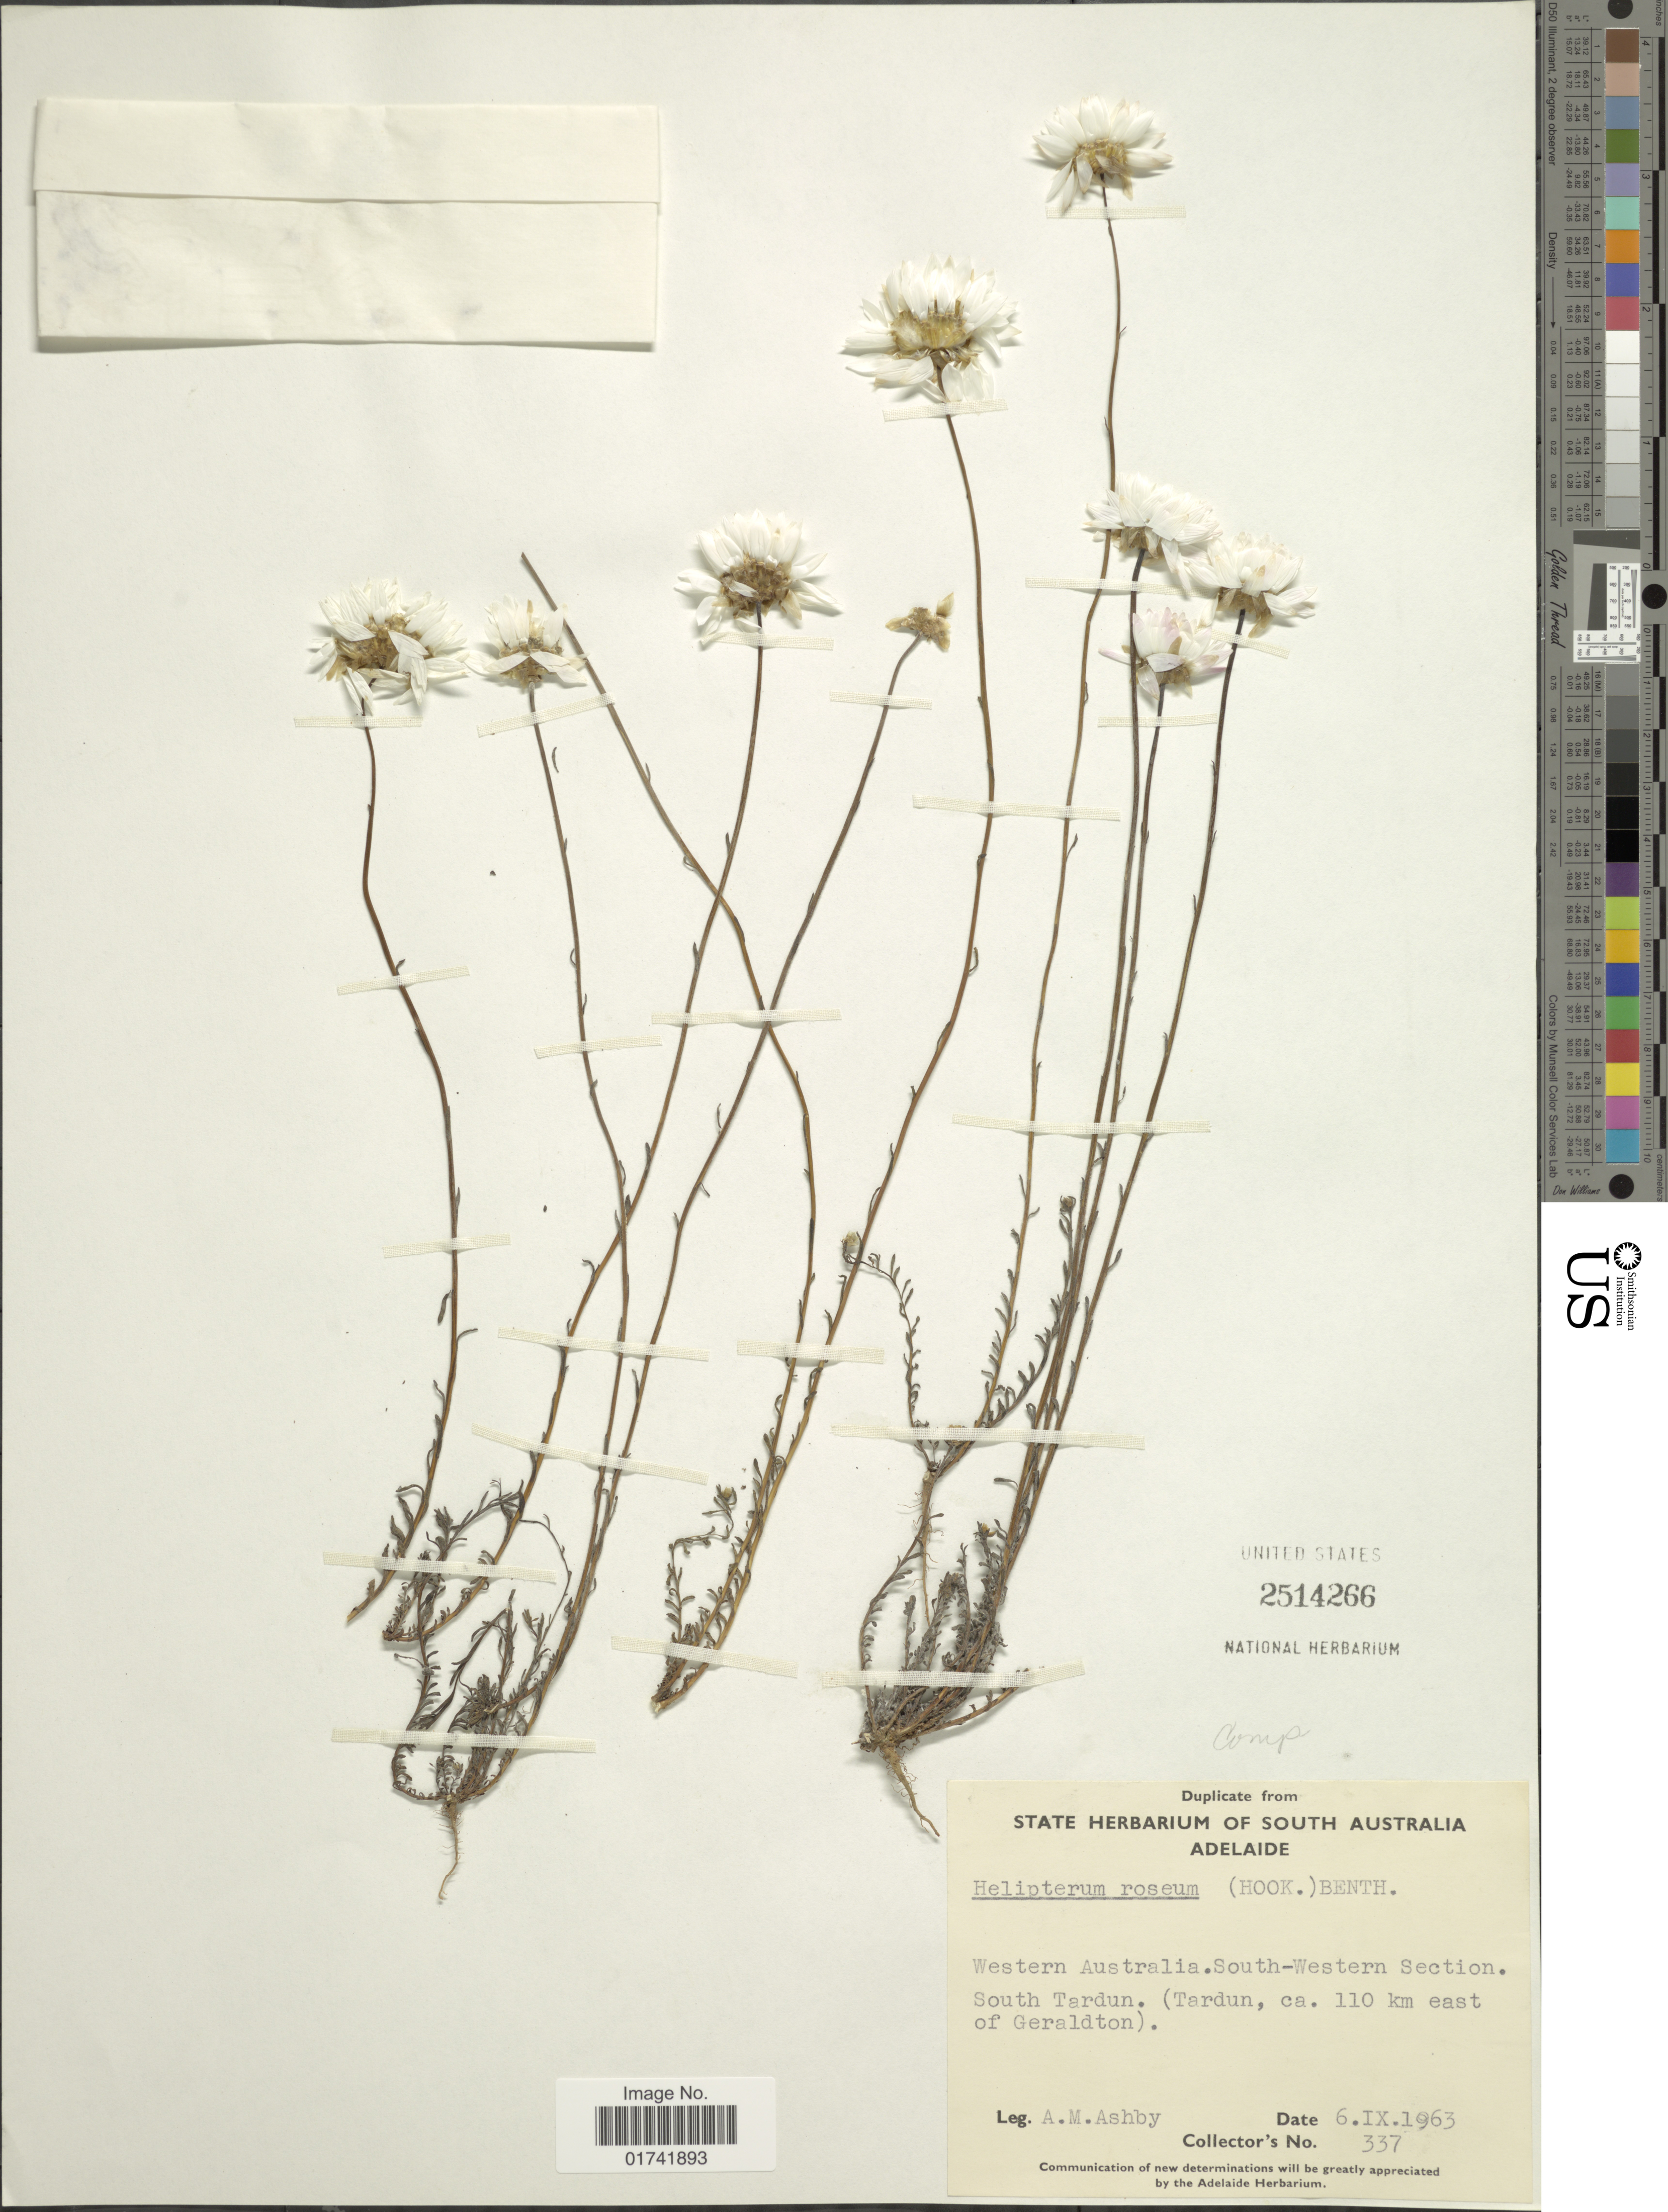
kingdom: Plantae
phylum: Tracheophyta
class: Magnoliopsida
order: Asterales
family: Asteraceae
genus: Helipterum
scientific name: Helipterum roseum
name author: Benth.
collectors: A. Ashby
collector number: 337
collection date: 1963-09-06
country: Australia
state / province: Western Australia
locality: South-Western Section. South Tardun (Tardun, cs. 110 km east of Geraldton)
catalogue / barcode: US 2514266